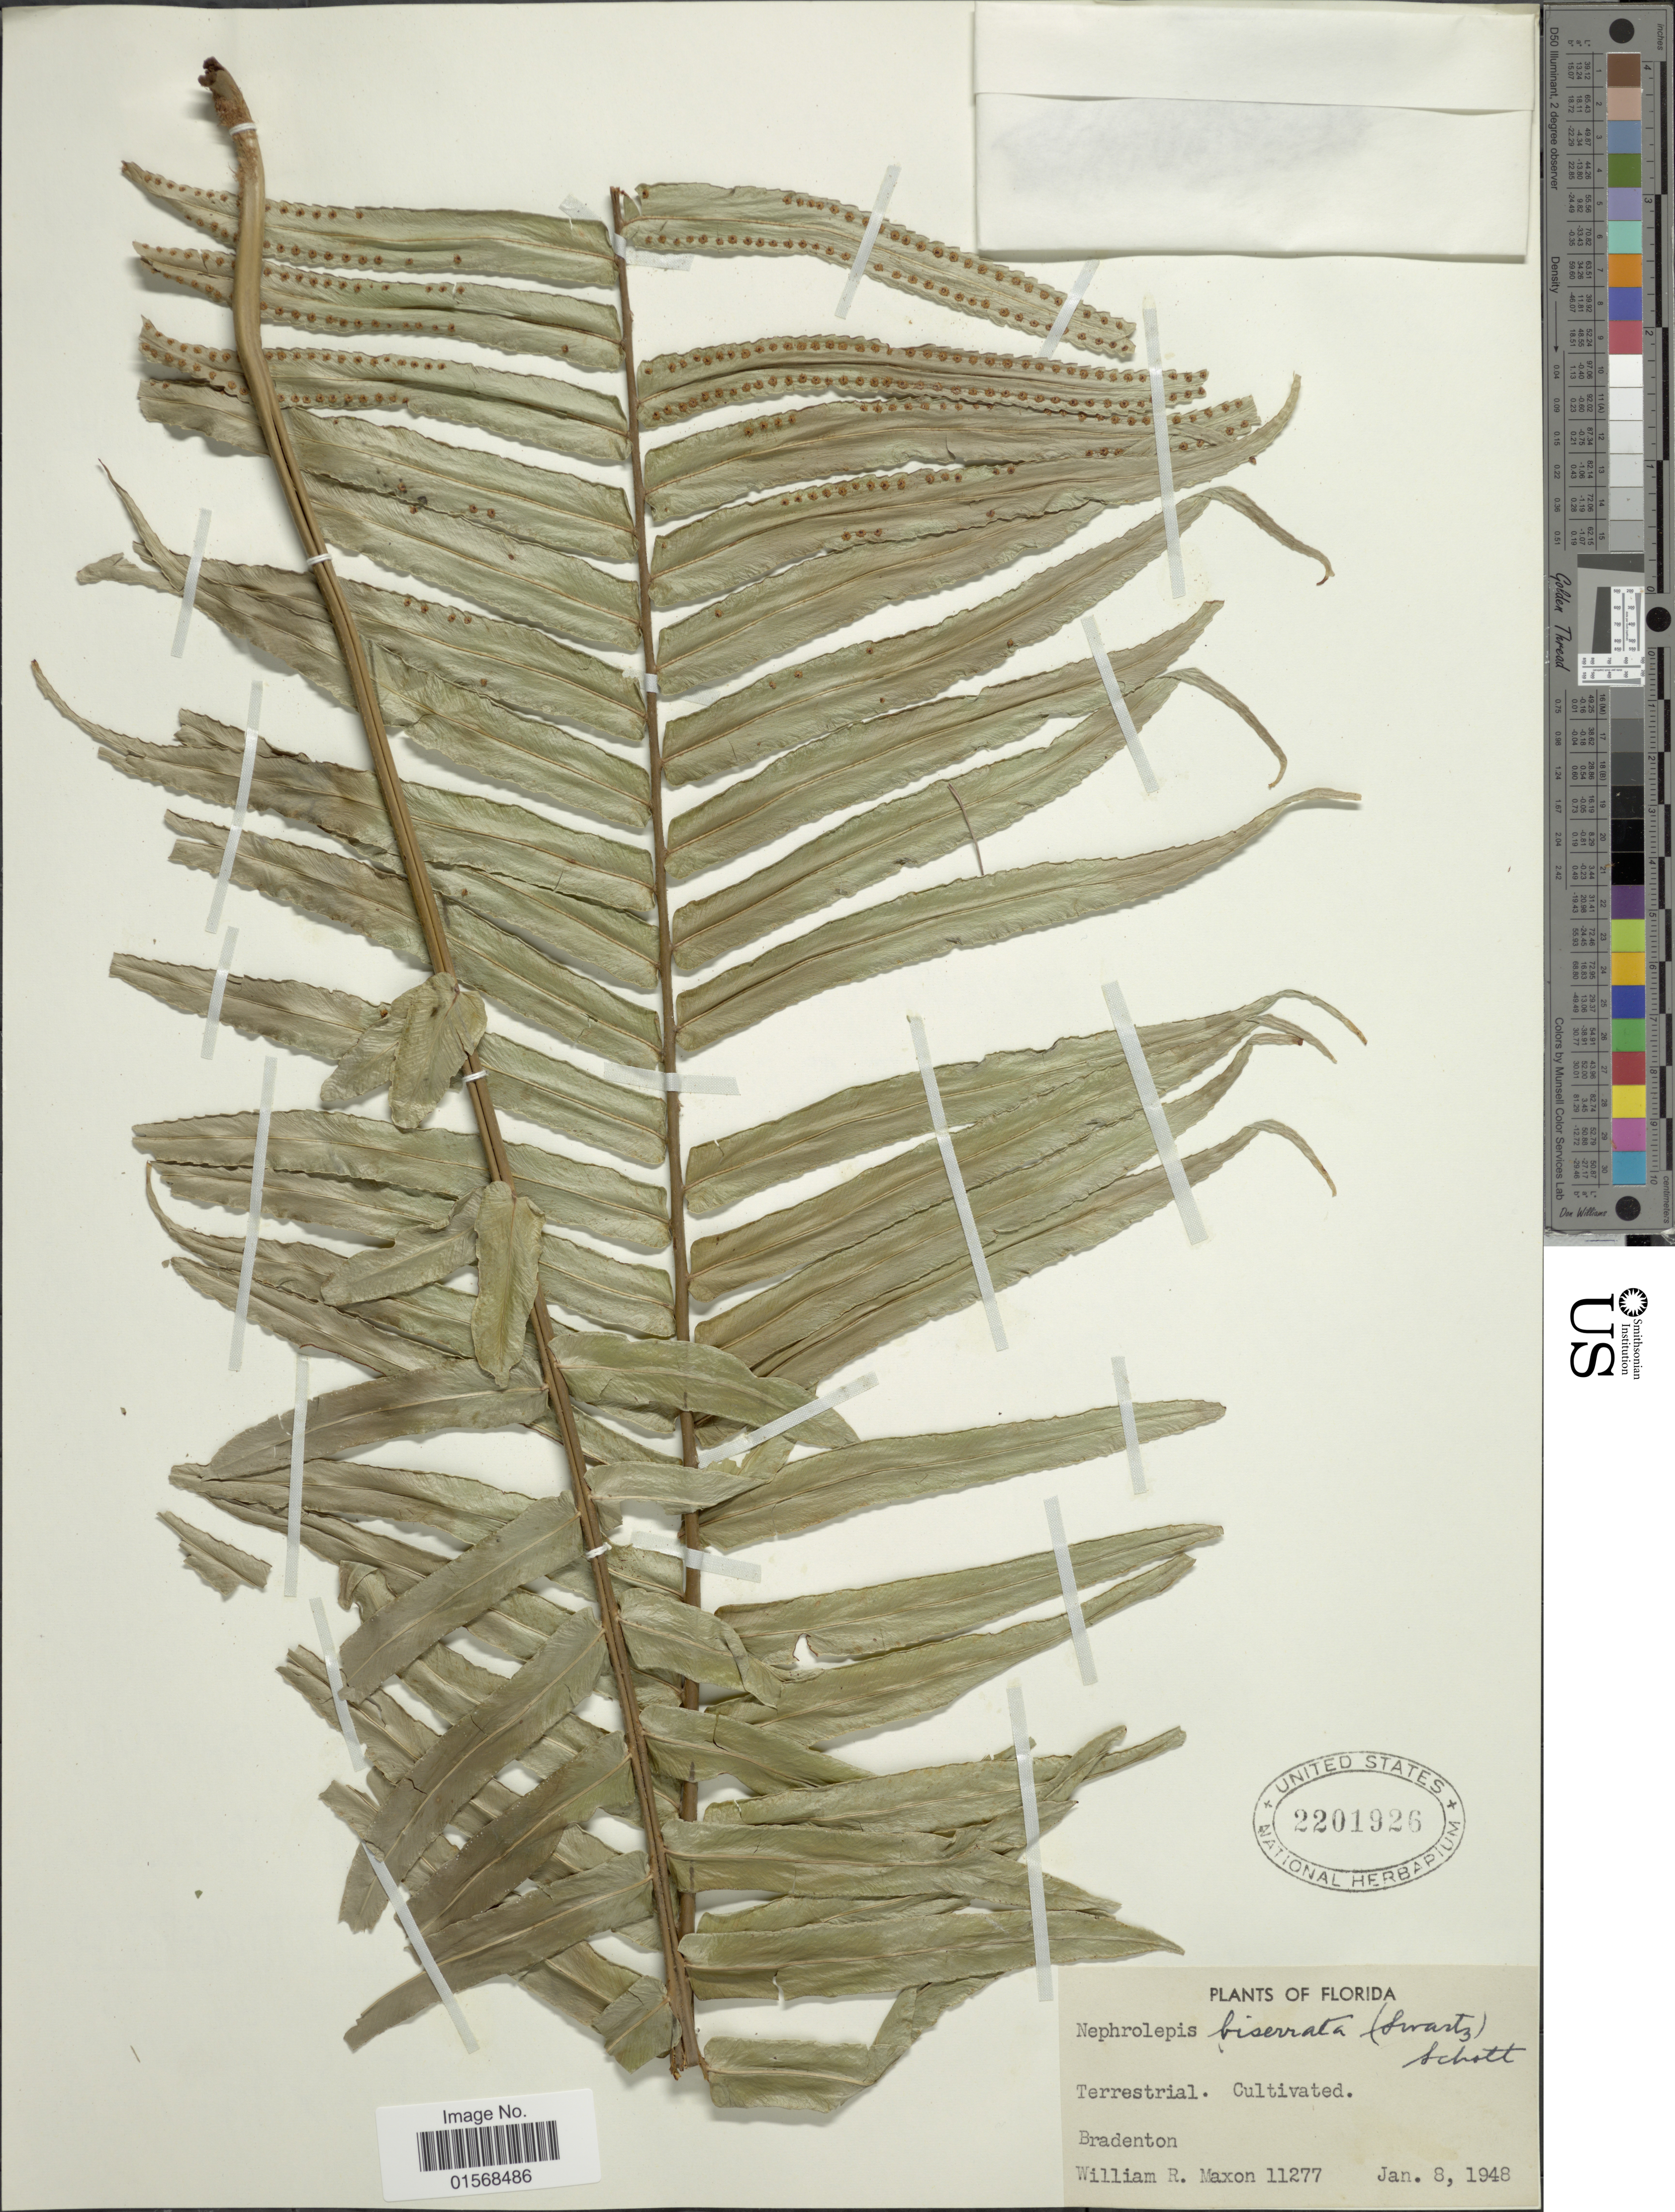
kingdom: Plantae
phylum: Tracheophyta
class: Polypodiopsida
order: Polypodiales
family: Nephrolepidaceae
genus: Nephrolepis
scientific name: Nephrolepis biserrata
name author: (Sw.) Schott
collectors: W. R. Maxon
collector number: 11277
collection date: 1948-01-08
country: United States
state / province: Florida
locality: Florida, Bradenton.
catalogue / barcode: US 2201925